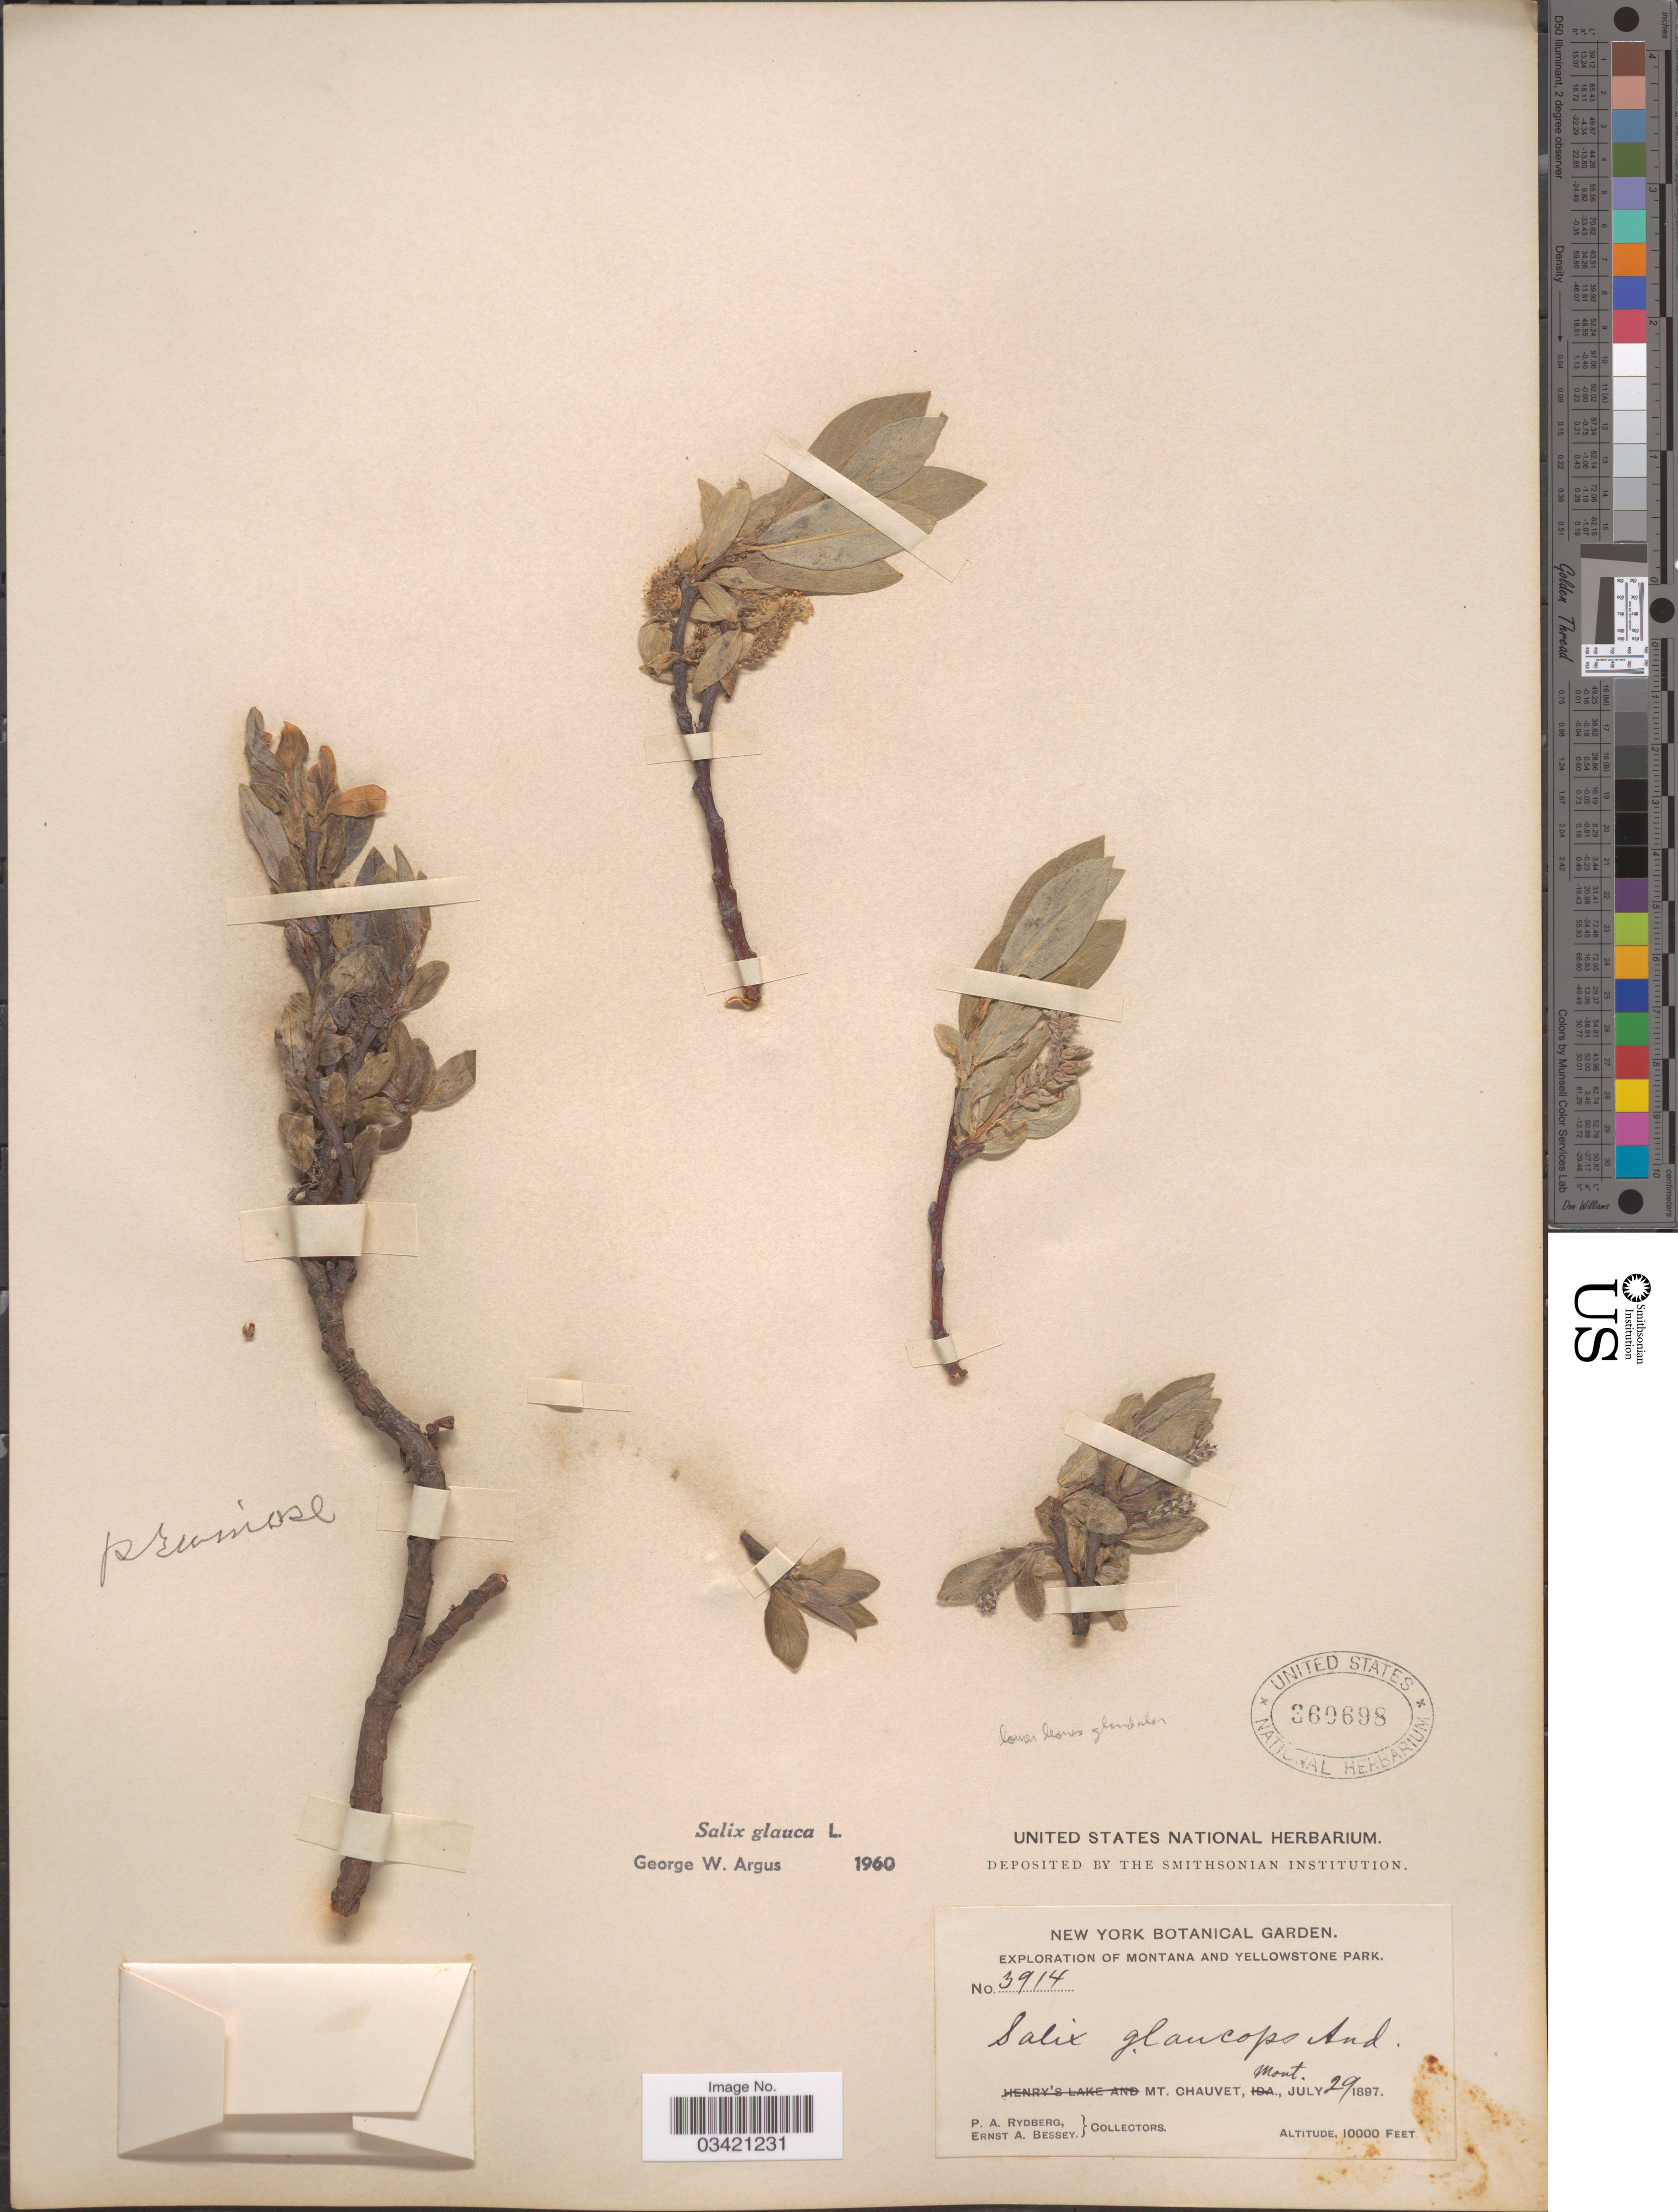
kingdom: Plantae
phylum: Tracheophyta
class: Magnoliopsida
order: Malpighiales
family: Salicaceae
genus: Salix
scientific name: Salix glauca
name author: L.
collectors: P. A. Rydberg & E. A. Bessey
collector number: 3914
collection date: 1897-07-29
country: United States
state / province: Montana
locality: Yellowstone Park. Mt. Chauvet.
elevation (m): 3048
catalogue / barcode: US 360698